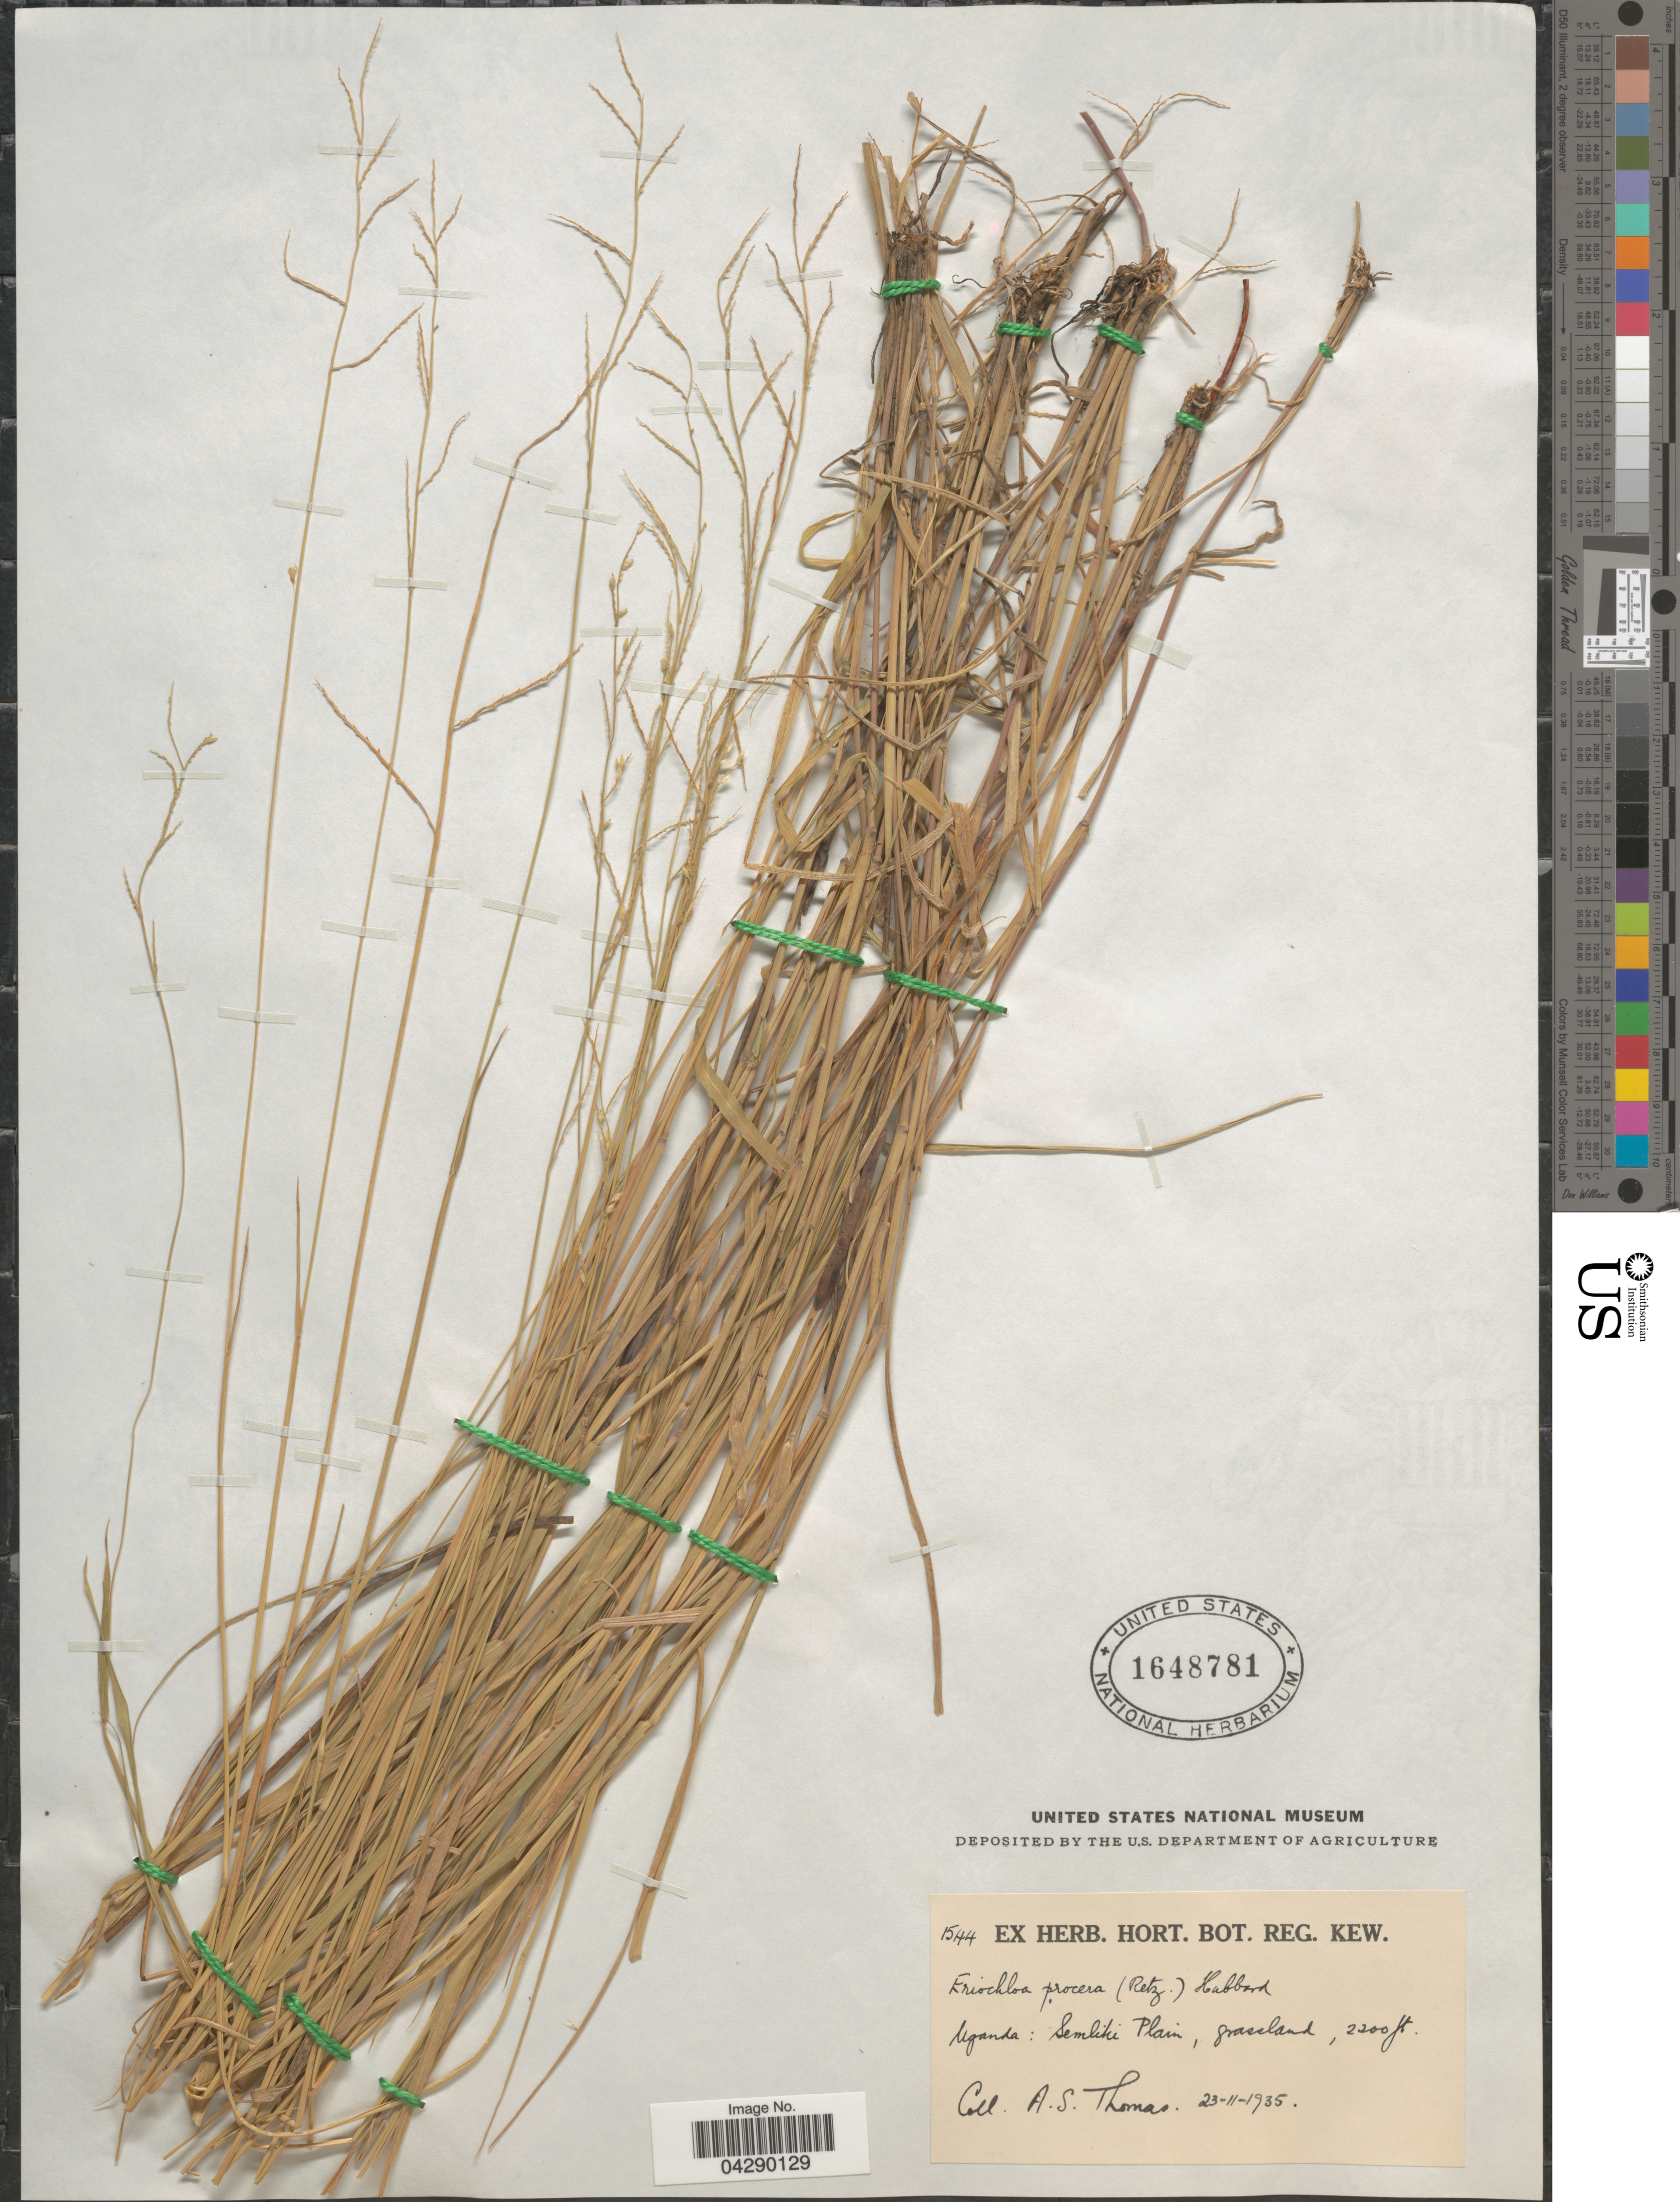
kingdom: Plantae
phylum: Tracheophyta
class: Liliopsida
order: Poales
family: Poaceae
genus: Eriochloa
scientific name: Eriochloa procera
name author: (Retz.) C.E. Hubb.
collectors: A. Thomas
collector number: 1544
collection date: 1935-11-23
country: Uganda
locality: Semliki Plain, grassland.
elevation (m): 671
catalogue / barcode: US 1648781